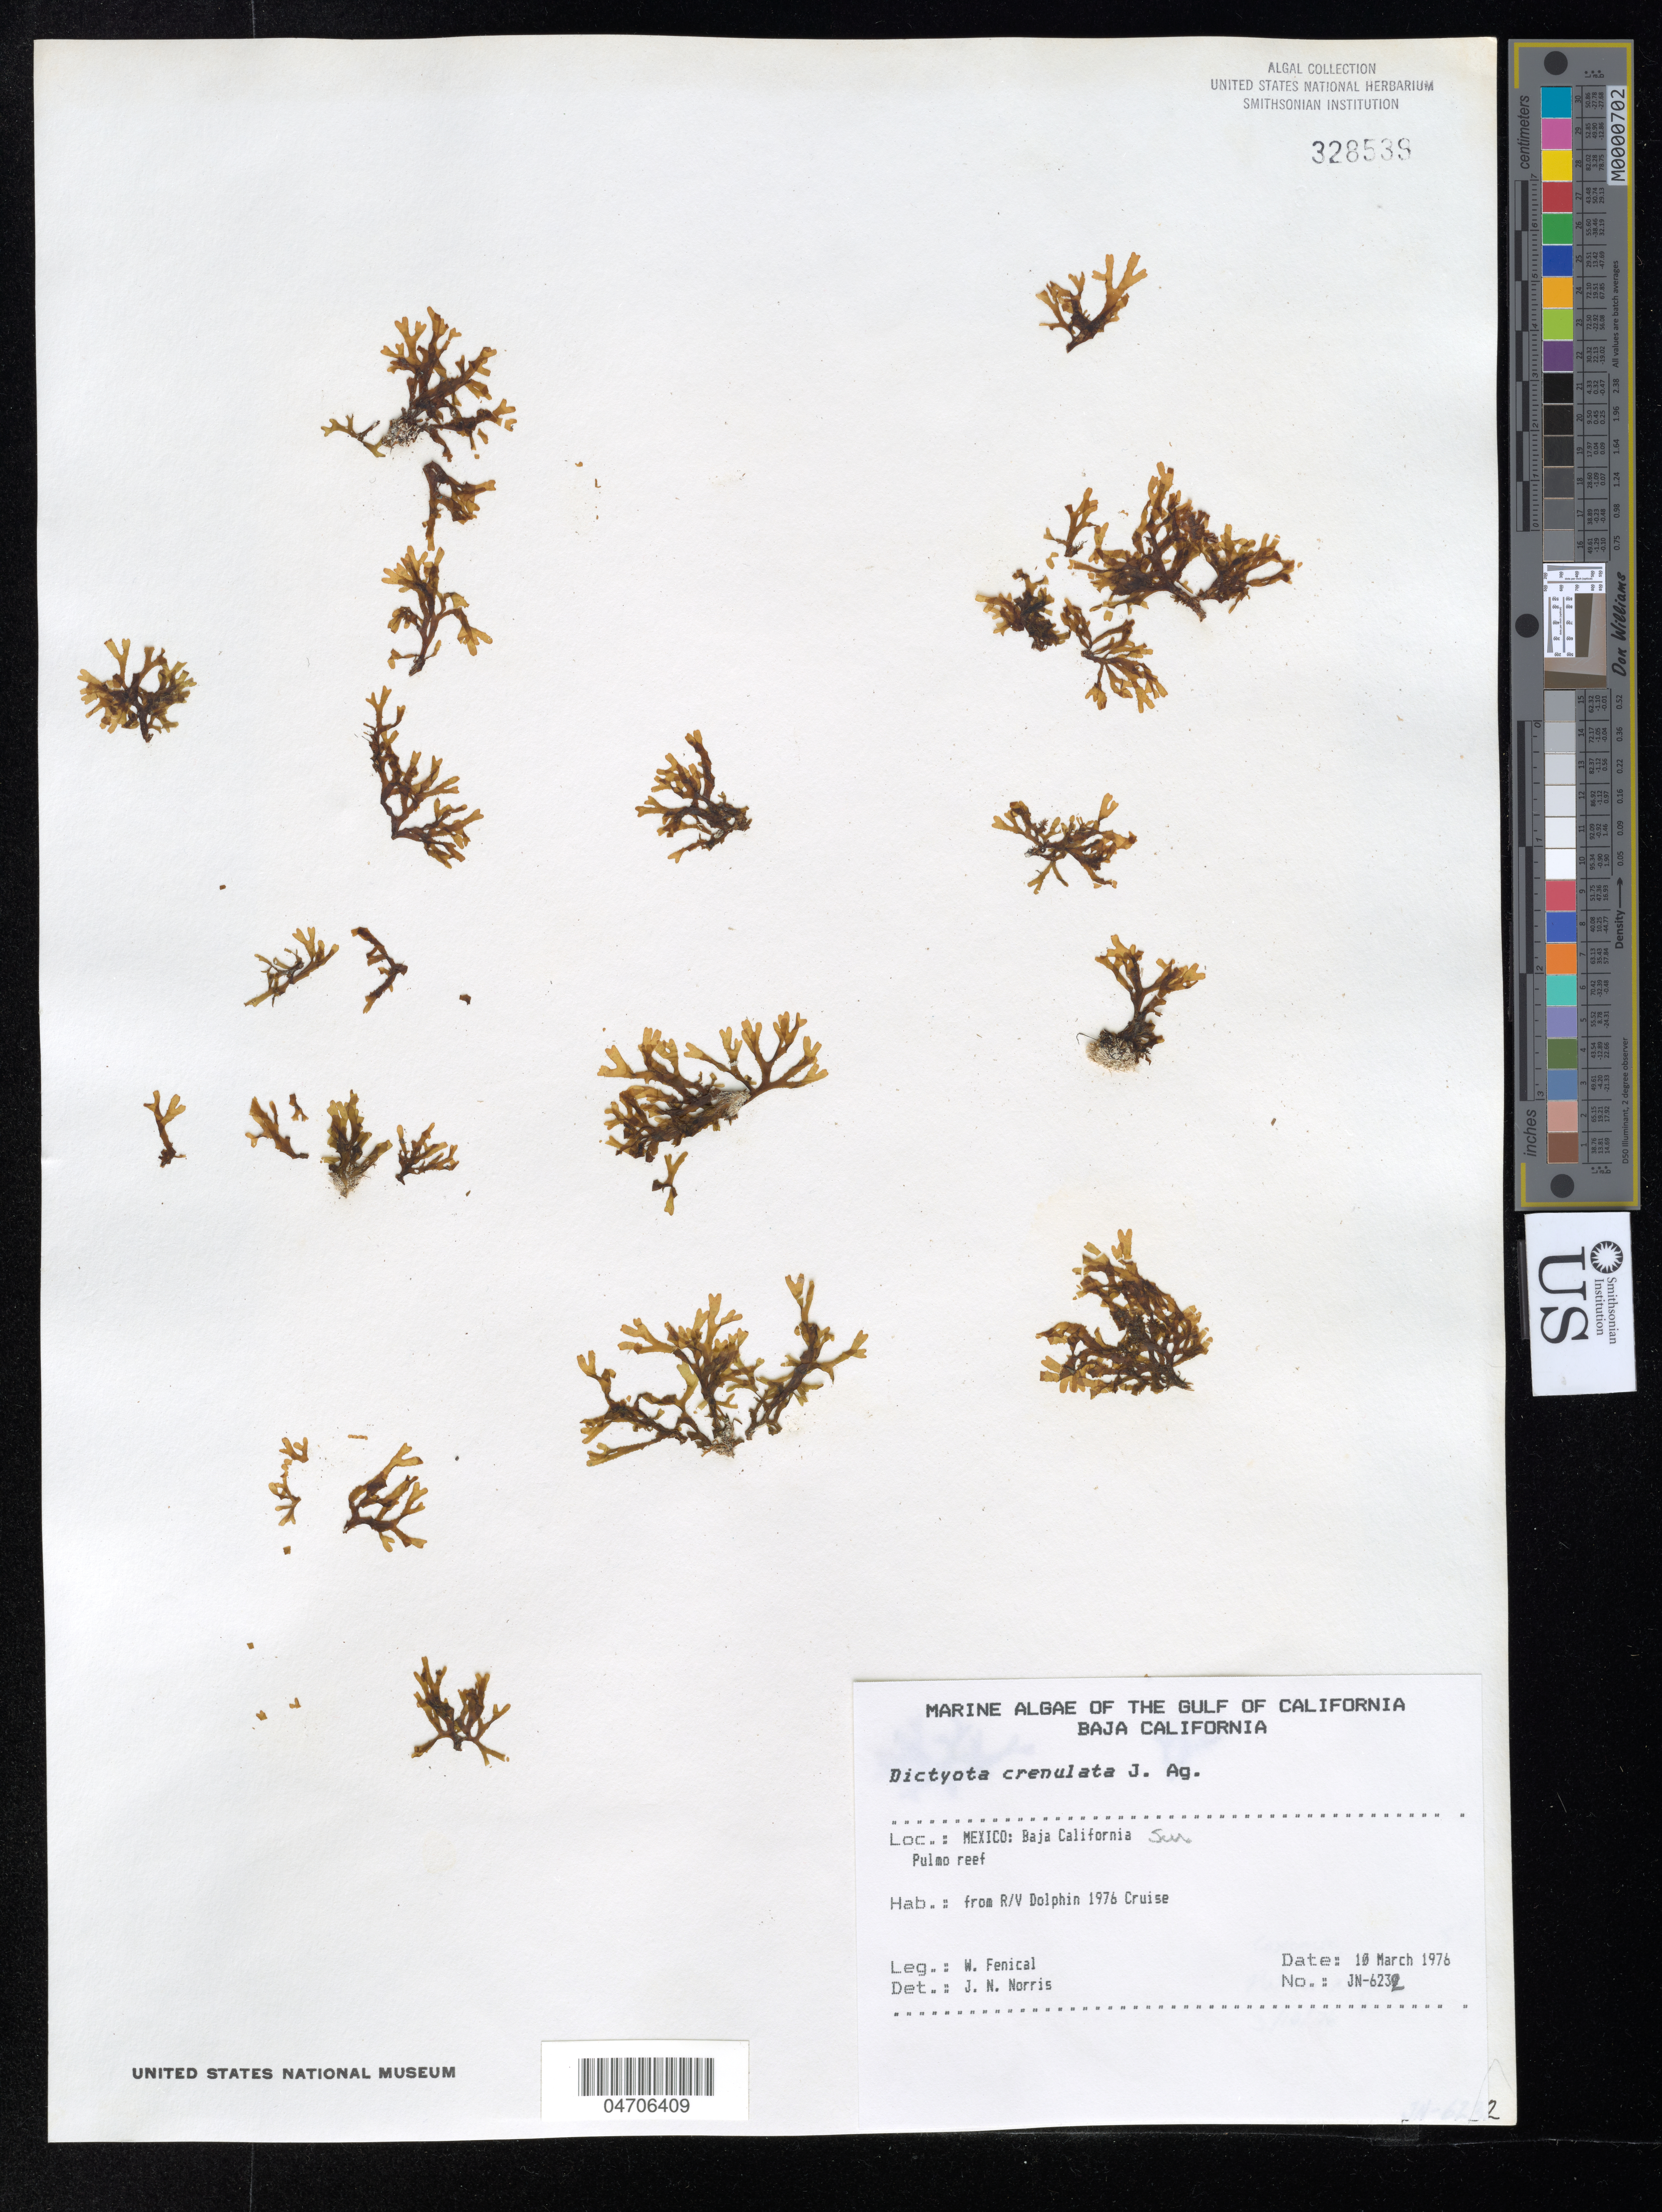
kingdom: Chromista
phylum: Ochrophyta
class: Phaeophyceae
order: Dictyotales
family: Dictyotaceae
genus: Dictyota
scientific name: Dictyota crenulata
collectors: W. Fenical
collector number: JN-6232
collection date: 1976-03-10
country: Mexico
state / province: Baja California Sur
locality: The Gulf of California. Pulmo reef. From R/V Dolphin 1976 Cruise.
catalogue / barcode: US 328539